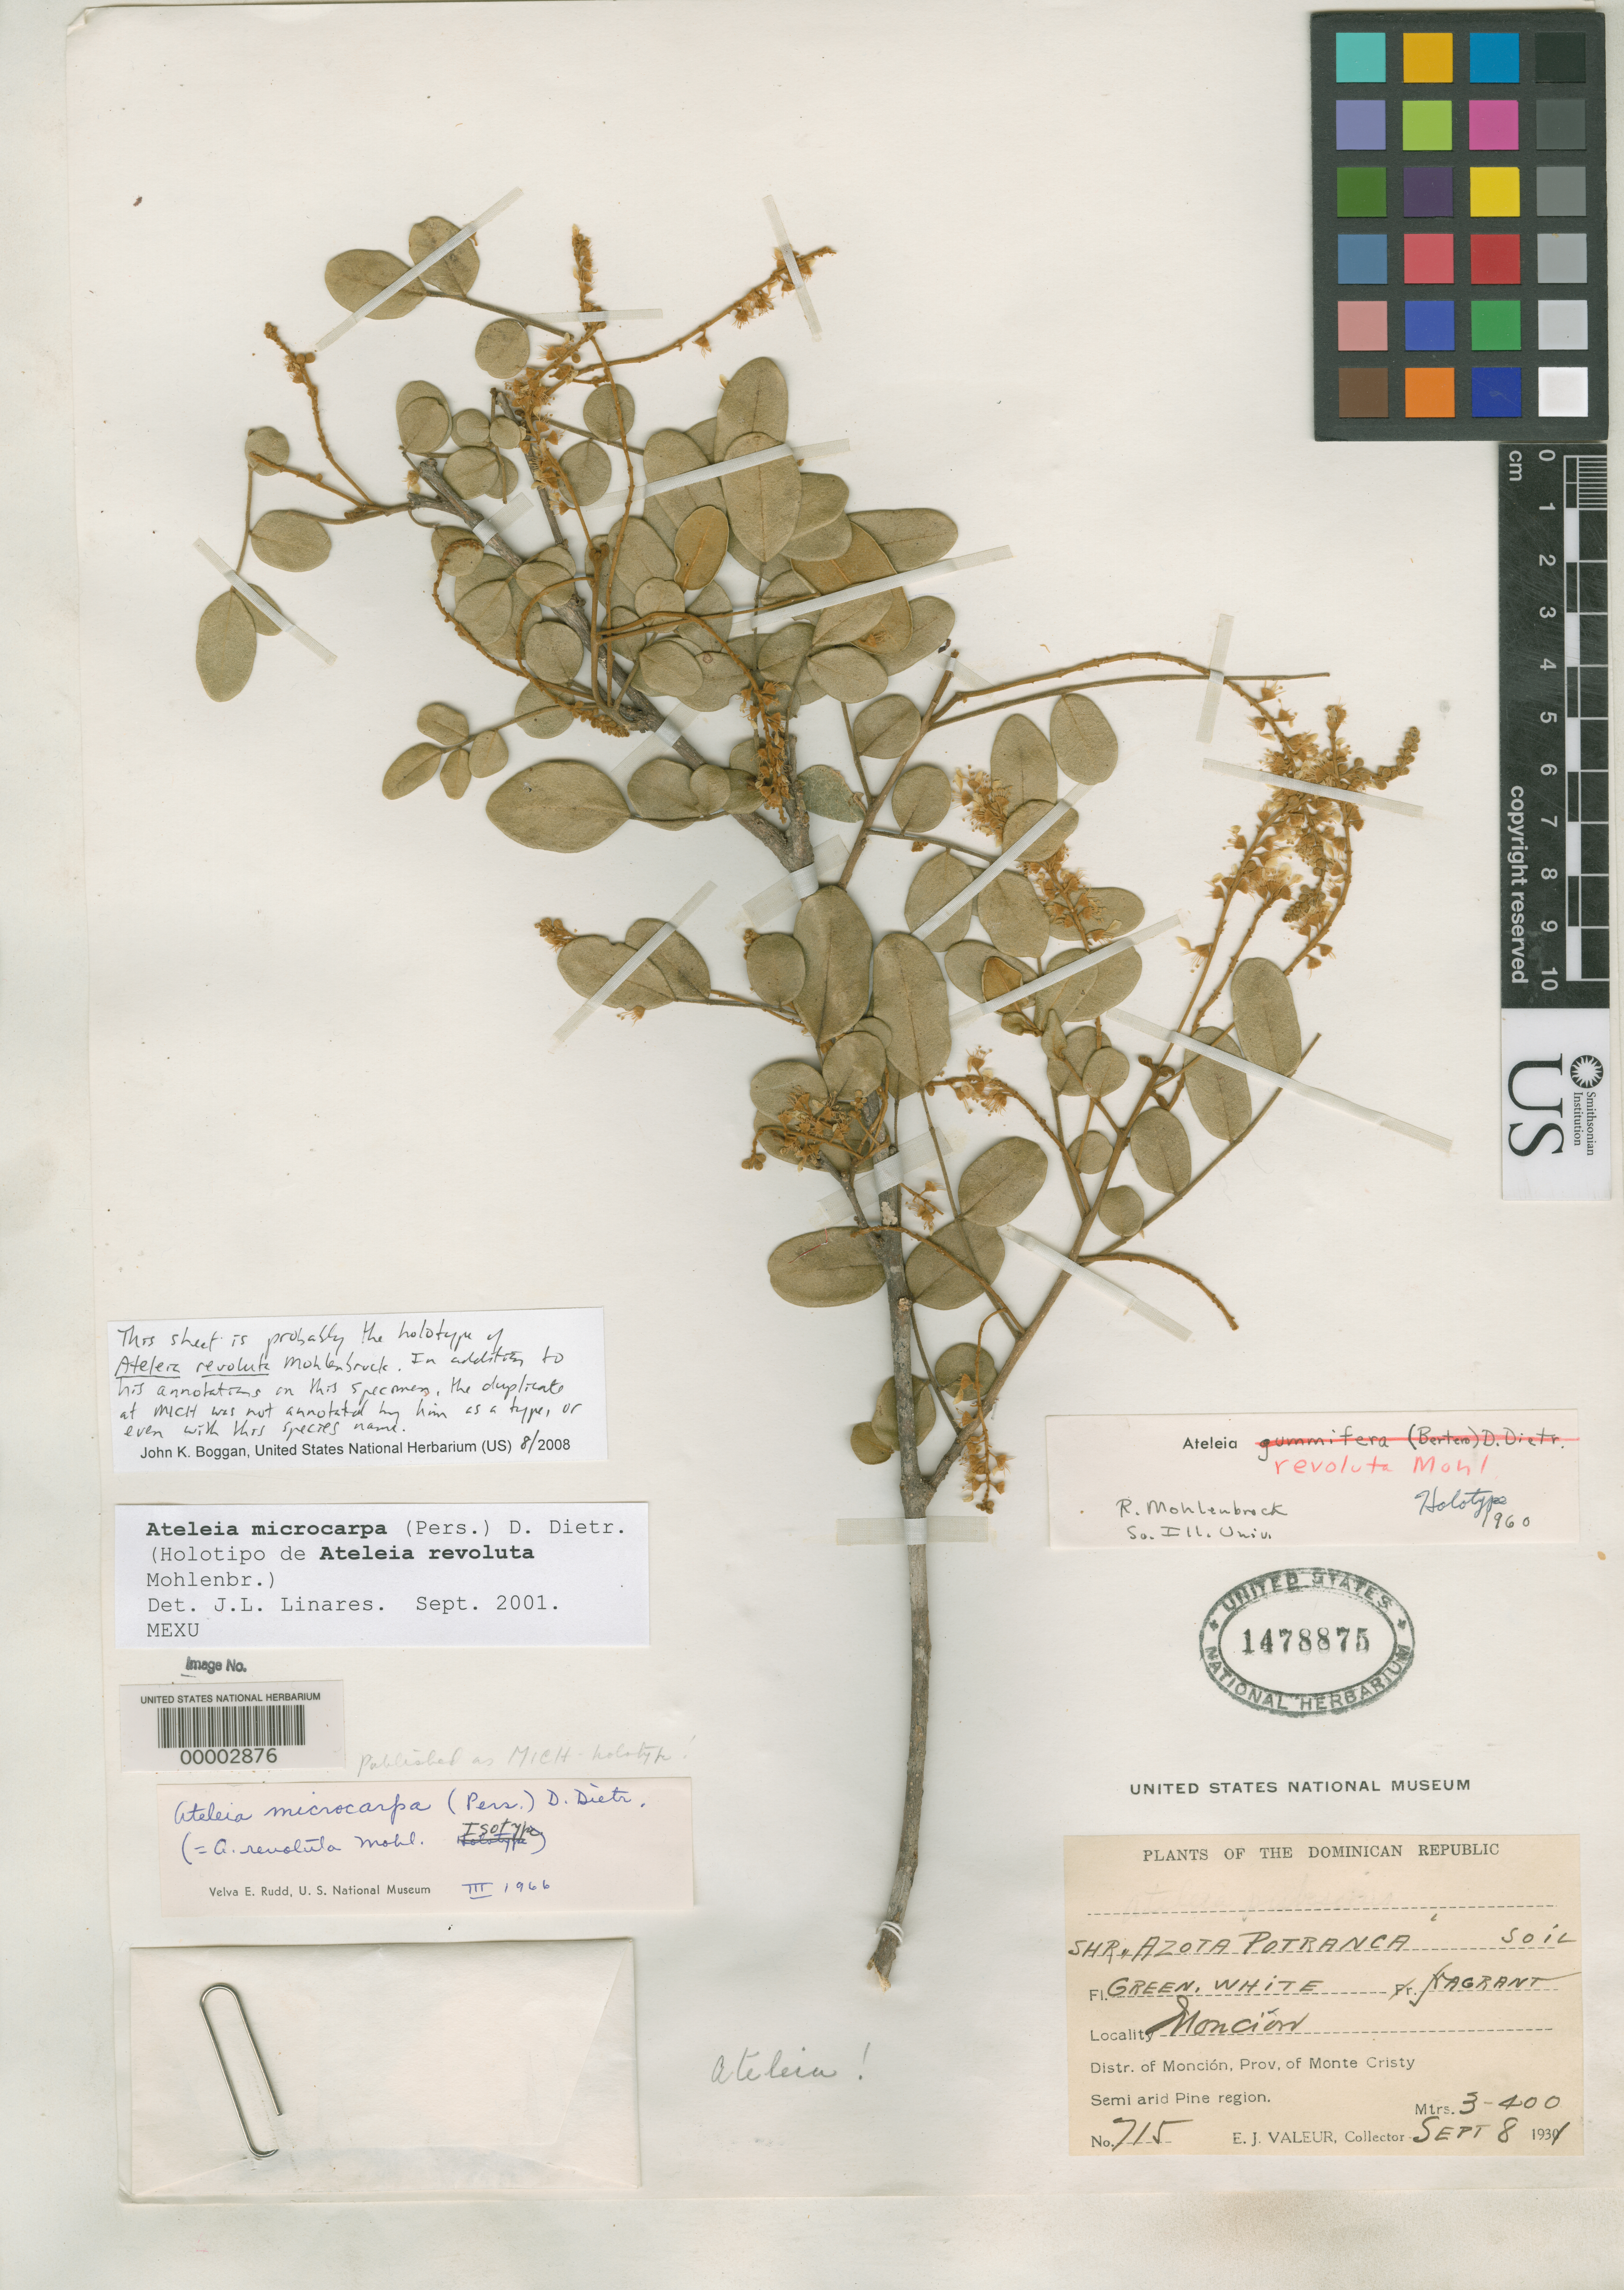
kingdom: Plantae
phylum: Tracheophyta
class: Magnoliopsida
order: Fabales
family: Fabaceae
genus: Ateleia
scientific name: Ateleia revoluta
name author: Mohlenbr.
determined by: Mohlenbrock, Robert H., Jr.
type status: Holotype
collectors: E. Valeur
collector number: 715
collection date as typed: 08 Sep 1931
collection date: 1931-09-08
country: Dominican Republic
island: Hispaniola Island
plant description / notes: Protologue (1962) cites holotype at MICH but this specimen has been variously annotated as holotype and isotype of Ateleia revoluta Mohlenbrock. This sheet is probably the holotype; in addition to Mohlenbrock's (1960) annotation of this specimen as holotype, the duplicate at MICH was not annotated by him as a type of any kind, nor even with this species name.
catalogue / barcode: US 1478875